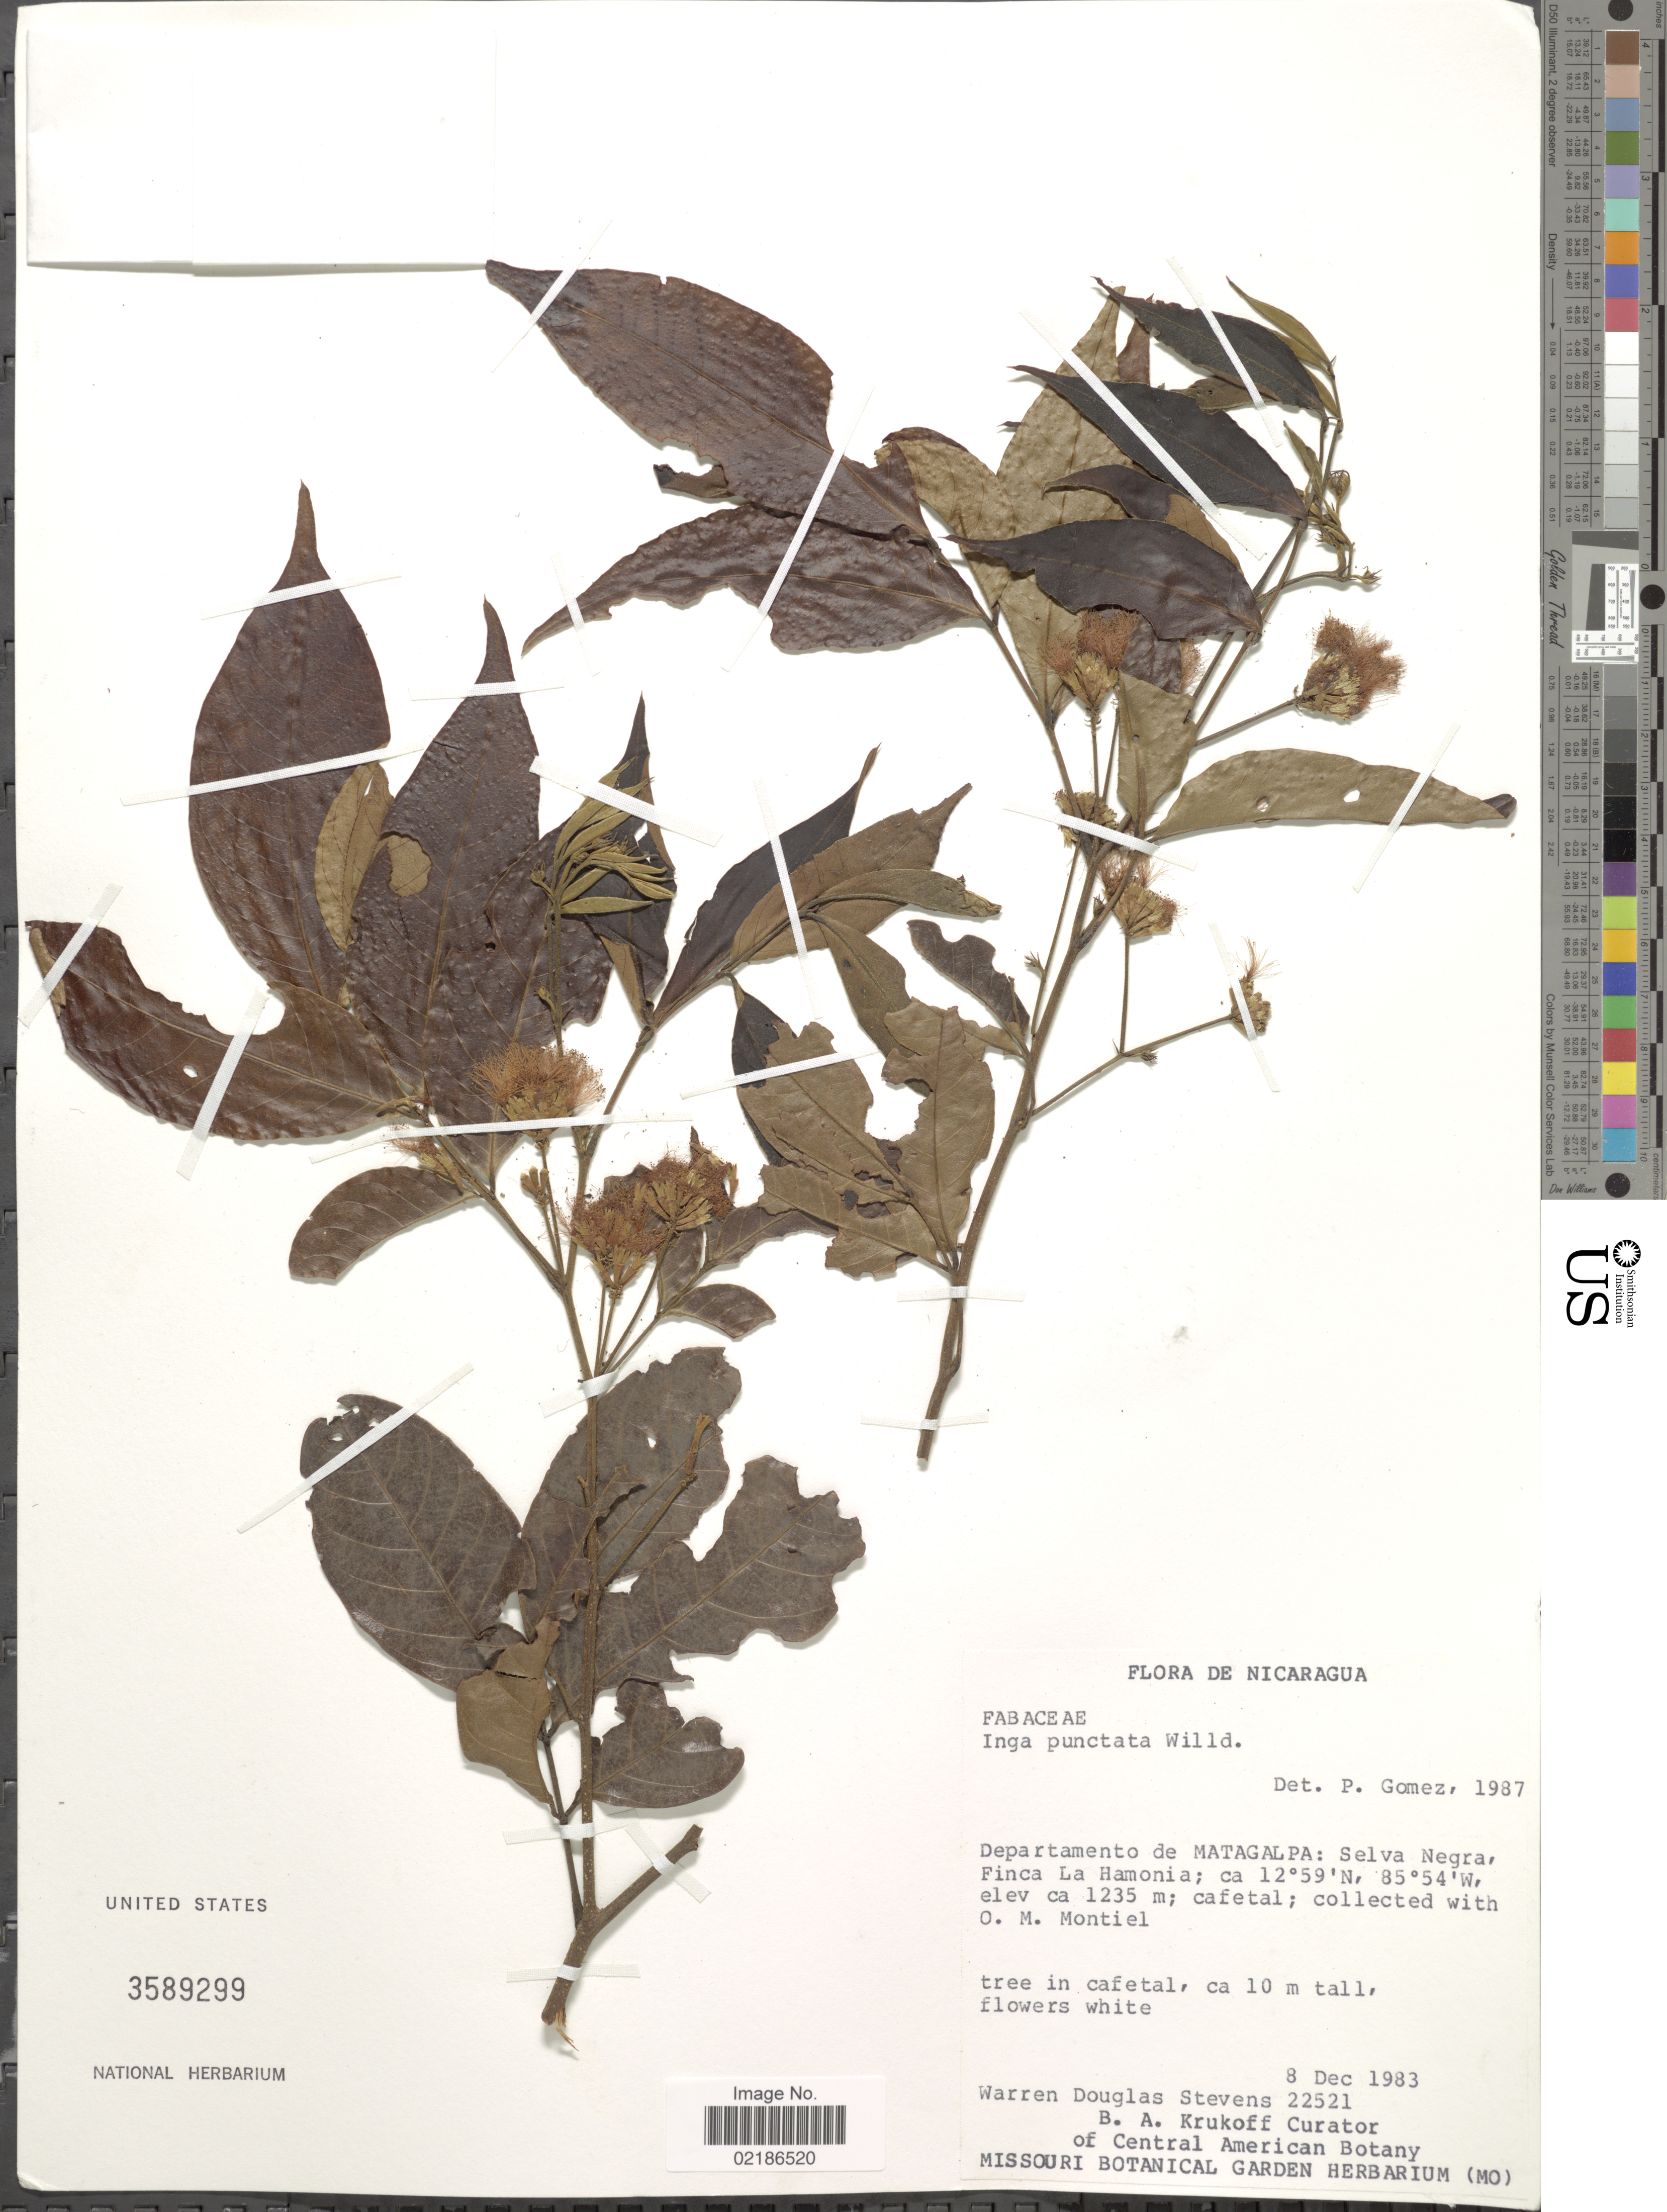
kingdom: Plantae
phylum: Tracheophyta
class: Magnoliopsida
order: Fabales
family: Fabaceae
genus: Inga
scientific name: Inga punctata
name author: Willd.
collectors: W. D. Stevens & O. Montiel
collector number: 22521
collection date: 1983-12-08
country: Nicaragua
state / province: Matagalpa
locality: Selva Negra, Finca La Hamonia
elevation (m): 1235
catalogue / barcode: US 3589299